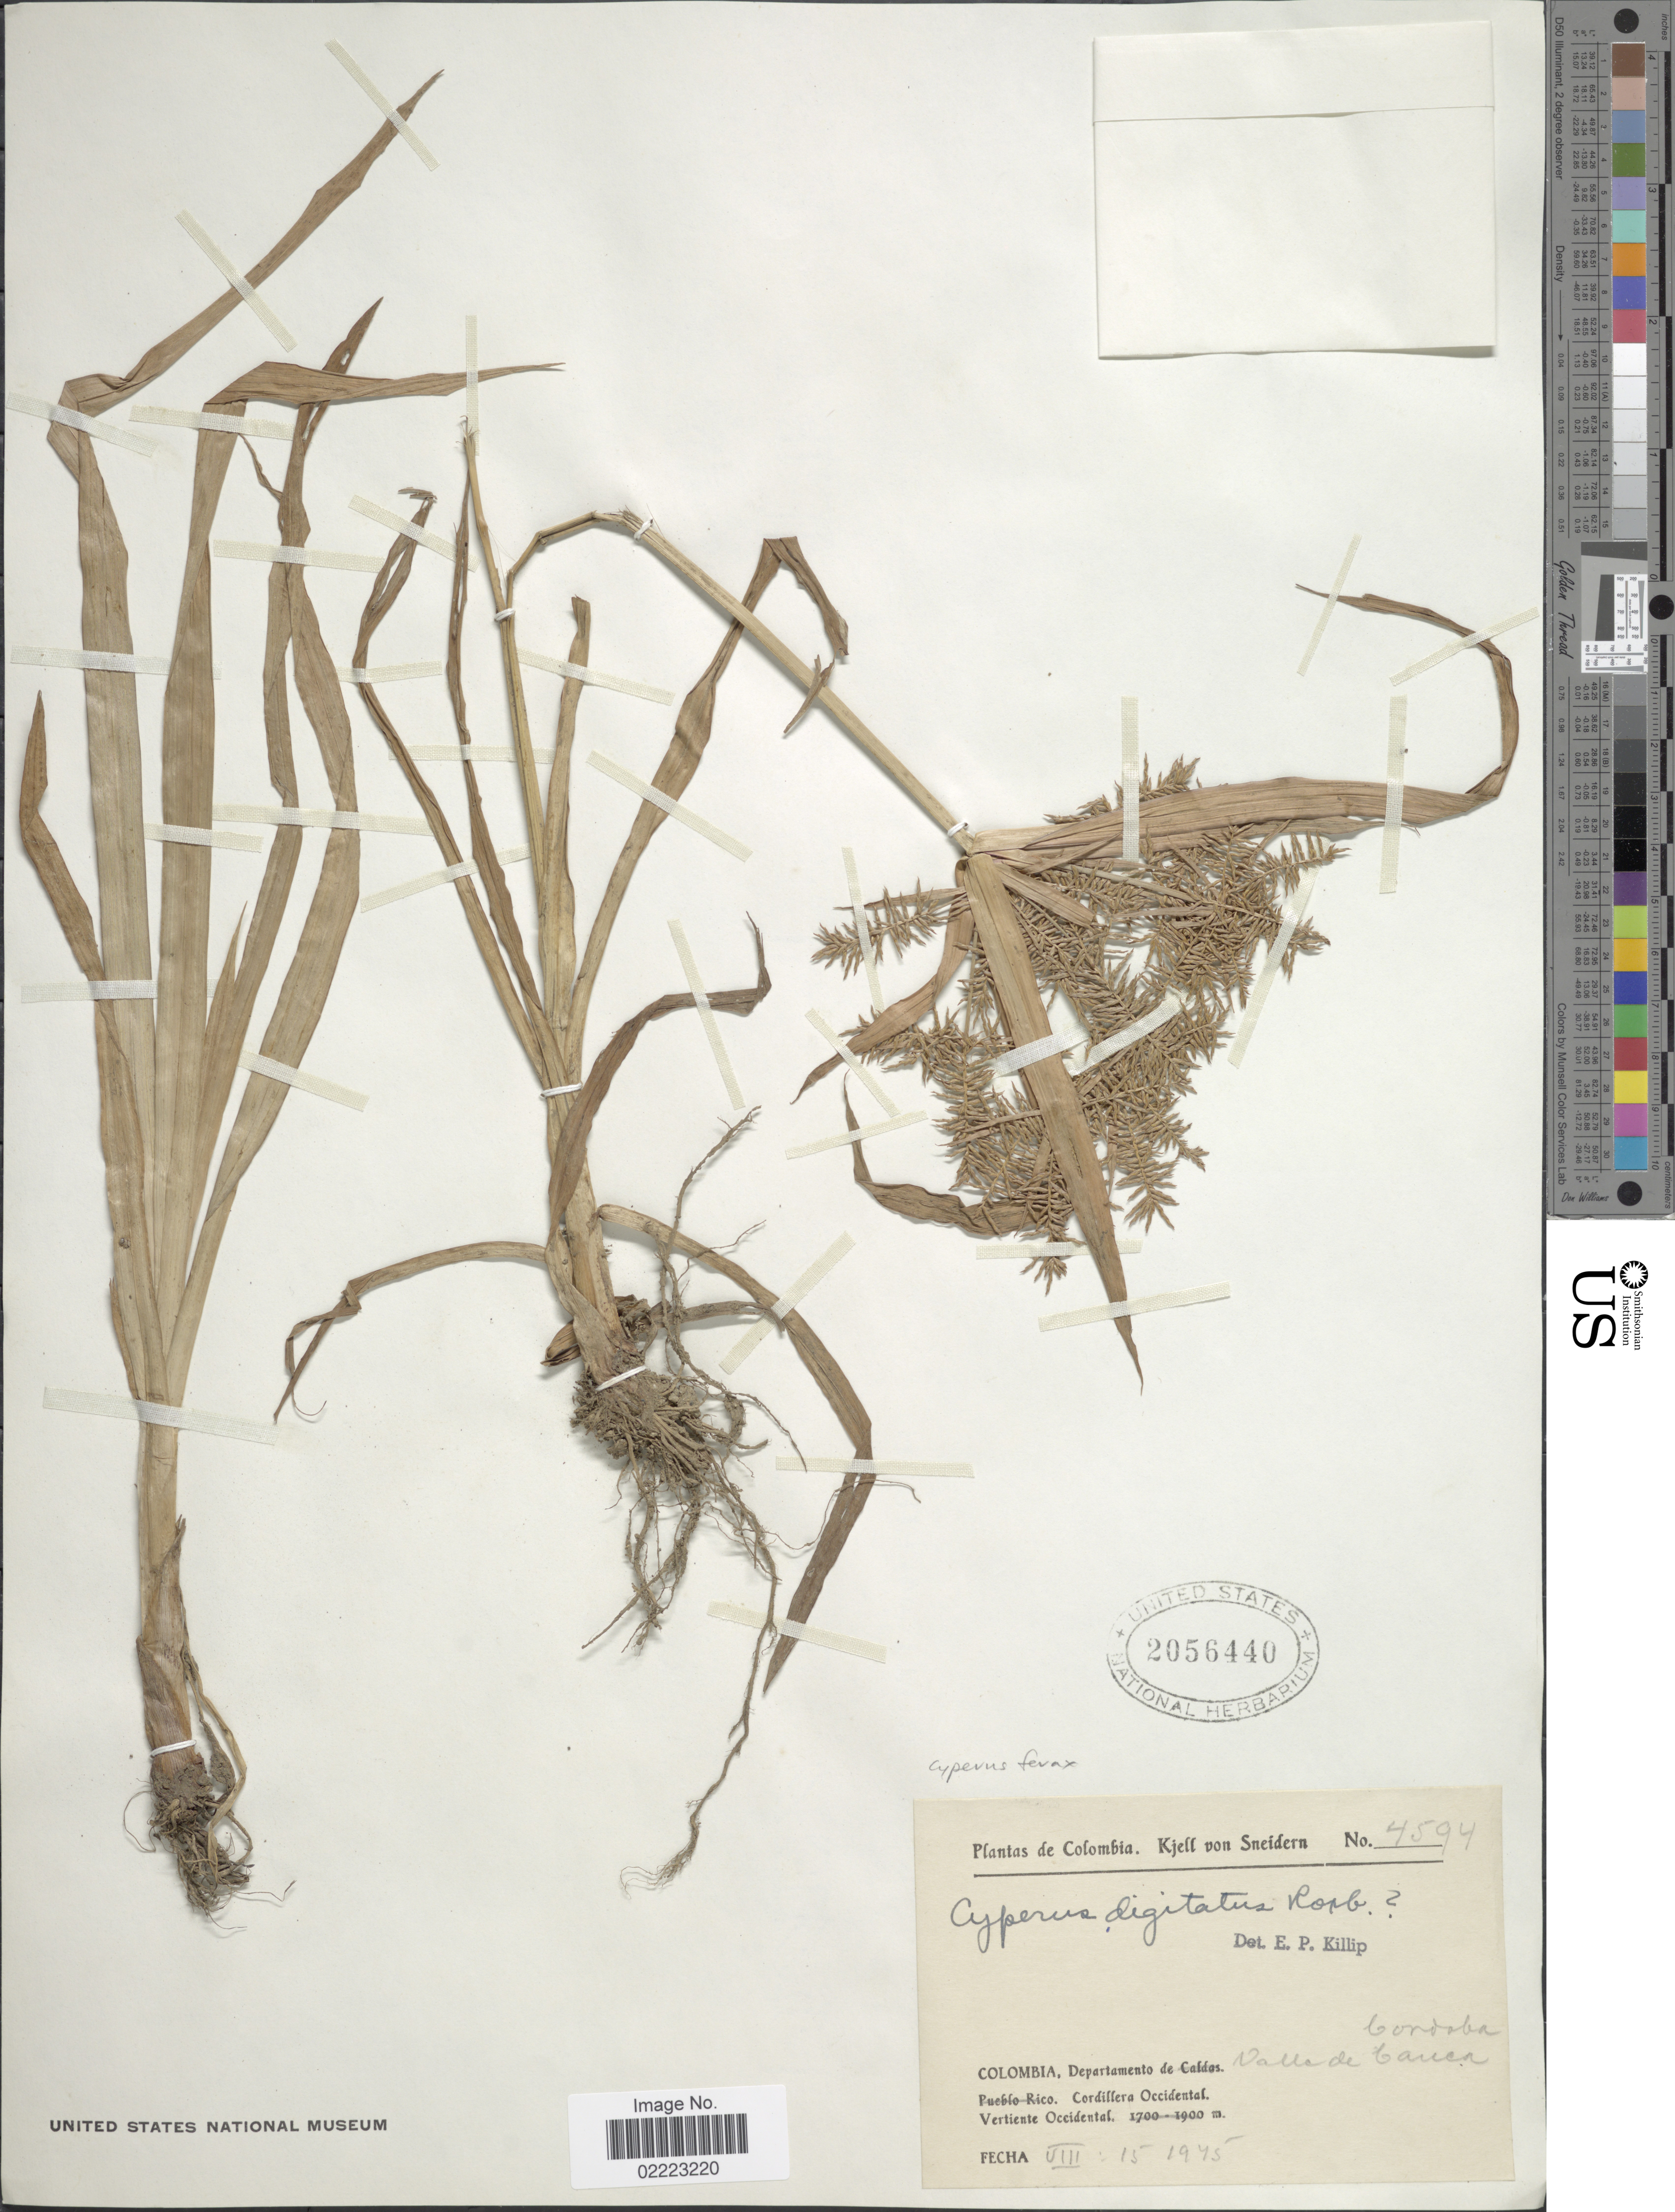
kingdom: Plantae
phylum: Tracheophyta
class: Liliopsida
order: Poales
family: Cyperaceae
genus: Cyperus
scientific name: Cyperus odoratus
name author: L.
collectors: K. von Sneidern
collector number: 4594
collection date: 1945-08-15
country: Colombia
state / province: Valle del Cauca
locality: Departamento Valle de Cauca, Cordoba, Cordillera Occidental, Vertiente Occidental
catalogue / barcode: US 2056440